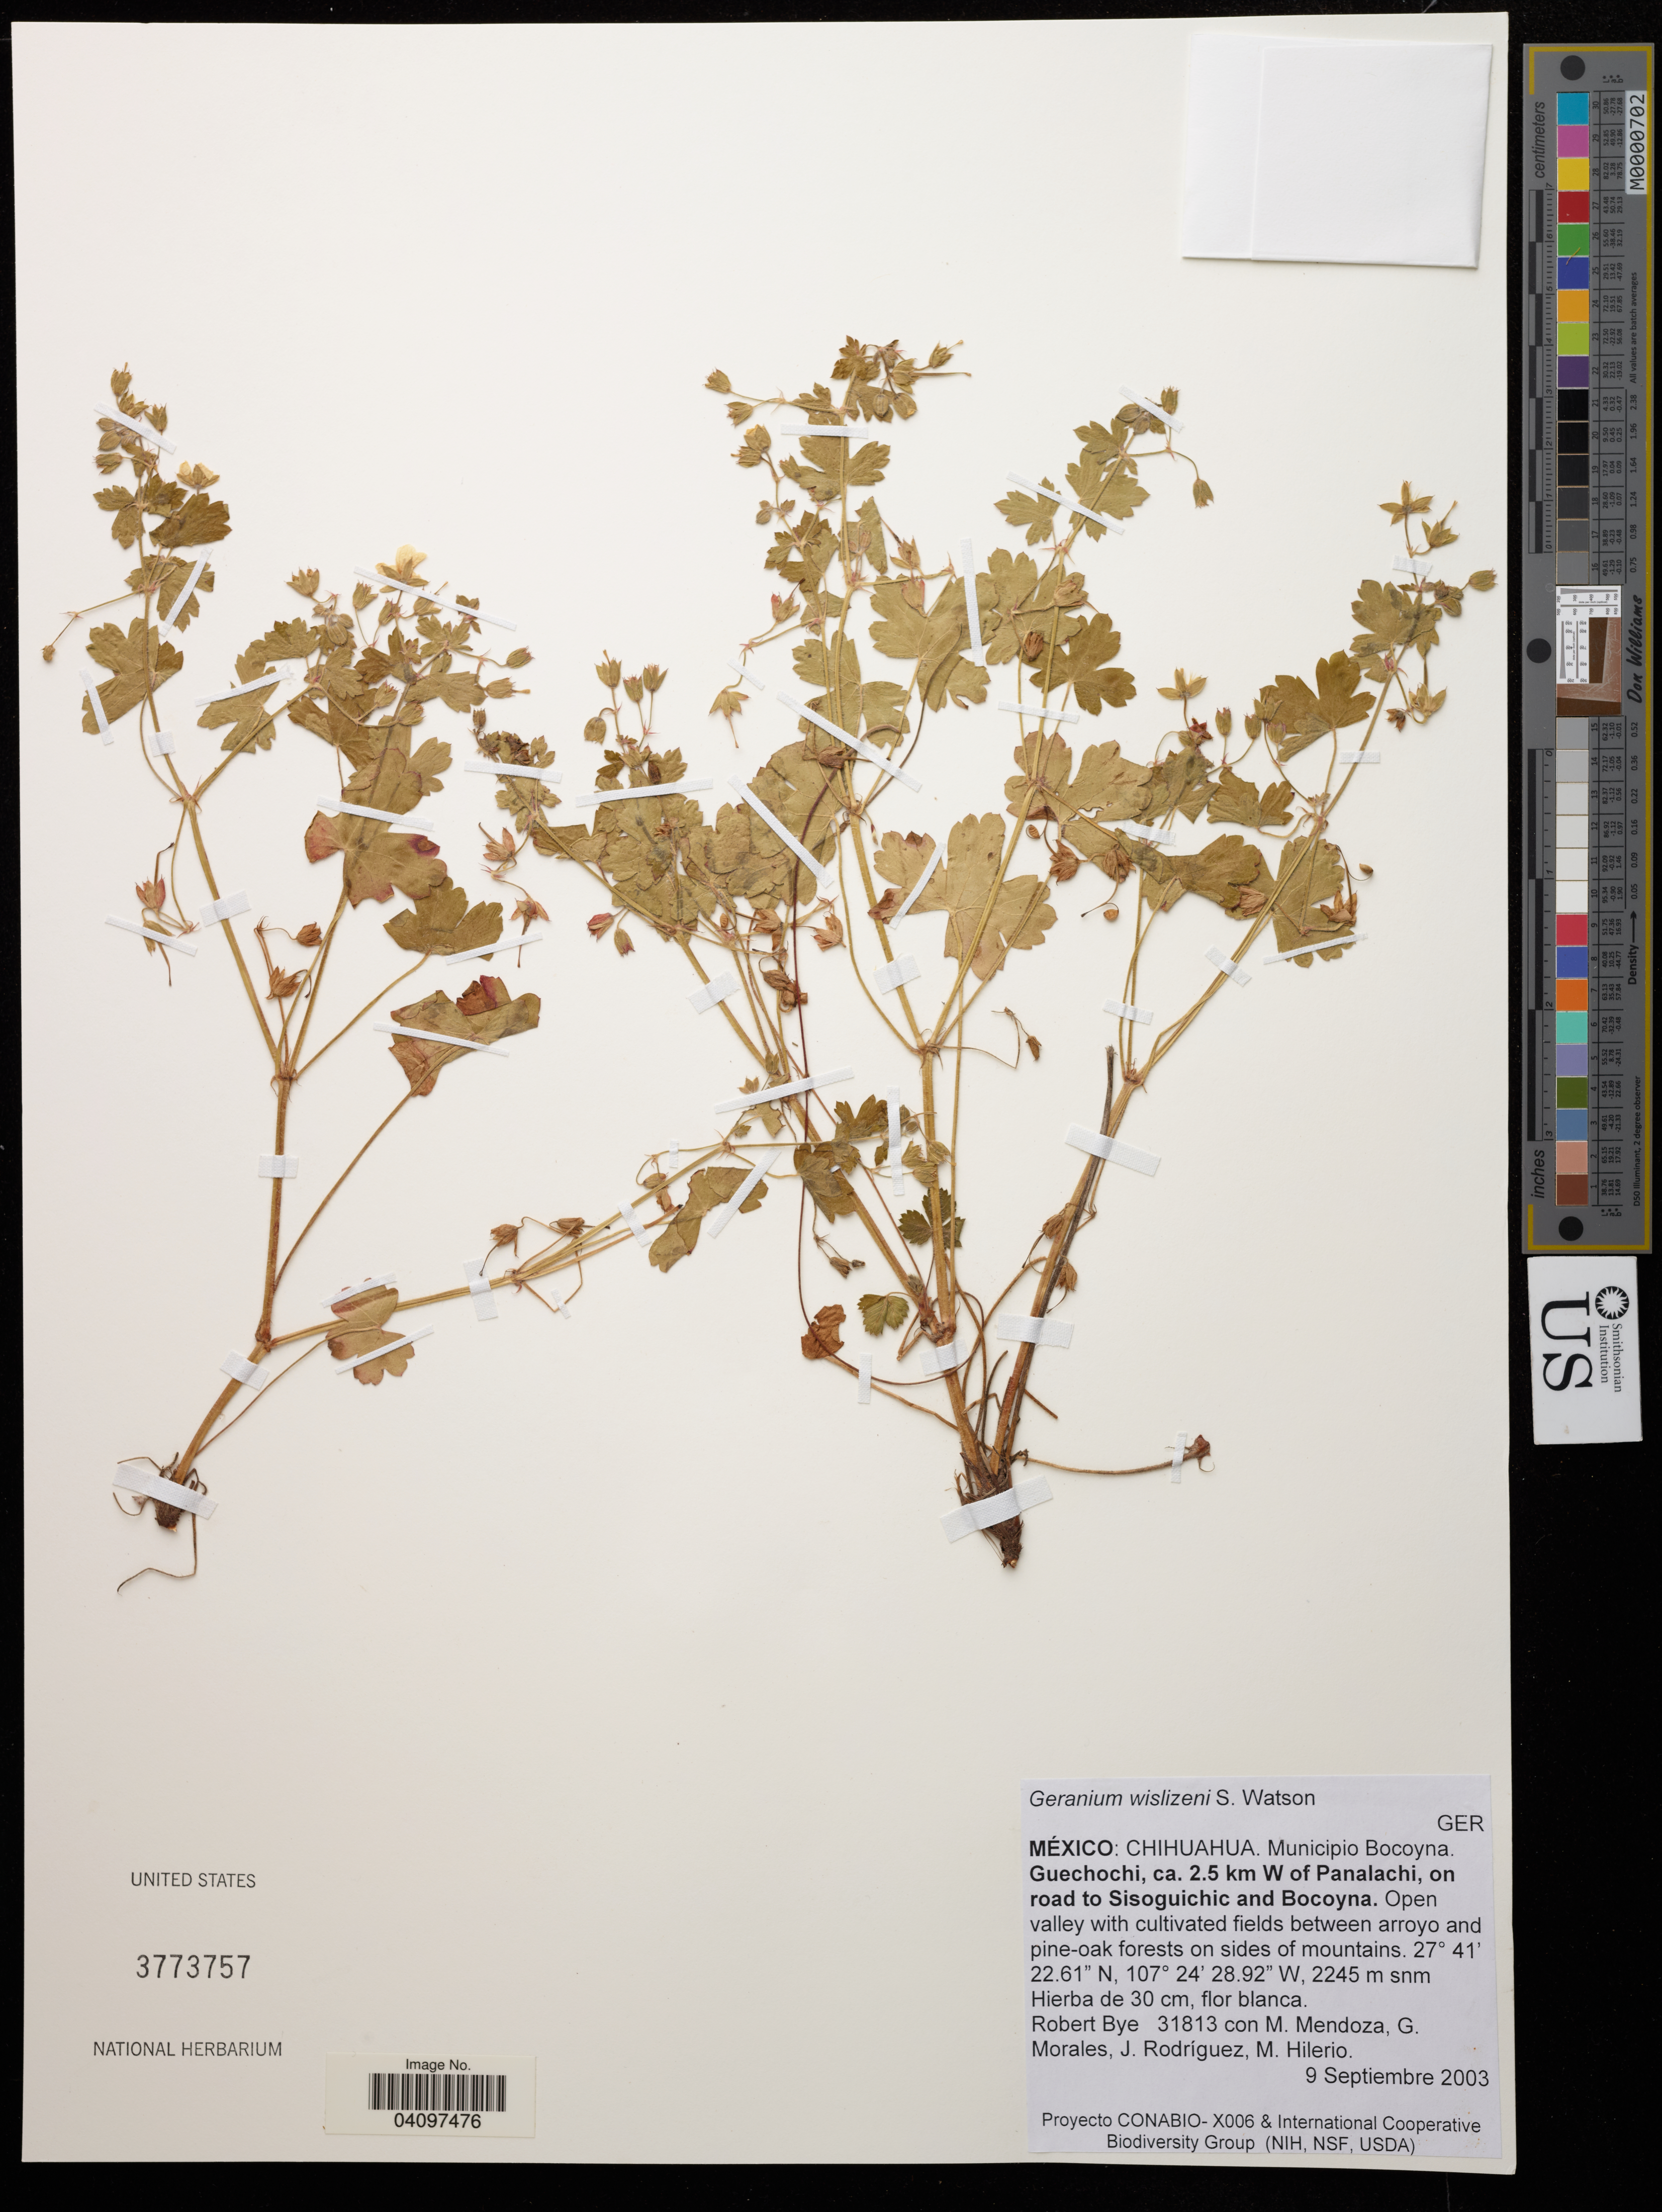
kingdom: Plantae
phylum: Tracheophyta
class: Magnoliopsida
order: Geraniales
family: Geraniaceae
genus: Geranium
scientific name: Geranium wislizeni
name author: S. Watson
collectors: R. Bye, M. Mendoza, G. Morales & J. Rodríguez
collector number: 31813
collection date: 2003-09-09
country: Mexico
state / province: Chihuahua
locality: Municipio Bocoyna. Guechochi, ca. 2.5 km W of Panalachi, on road to Sisoguichic and Bocoyna.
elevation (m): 2245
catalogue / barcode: US 3773757